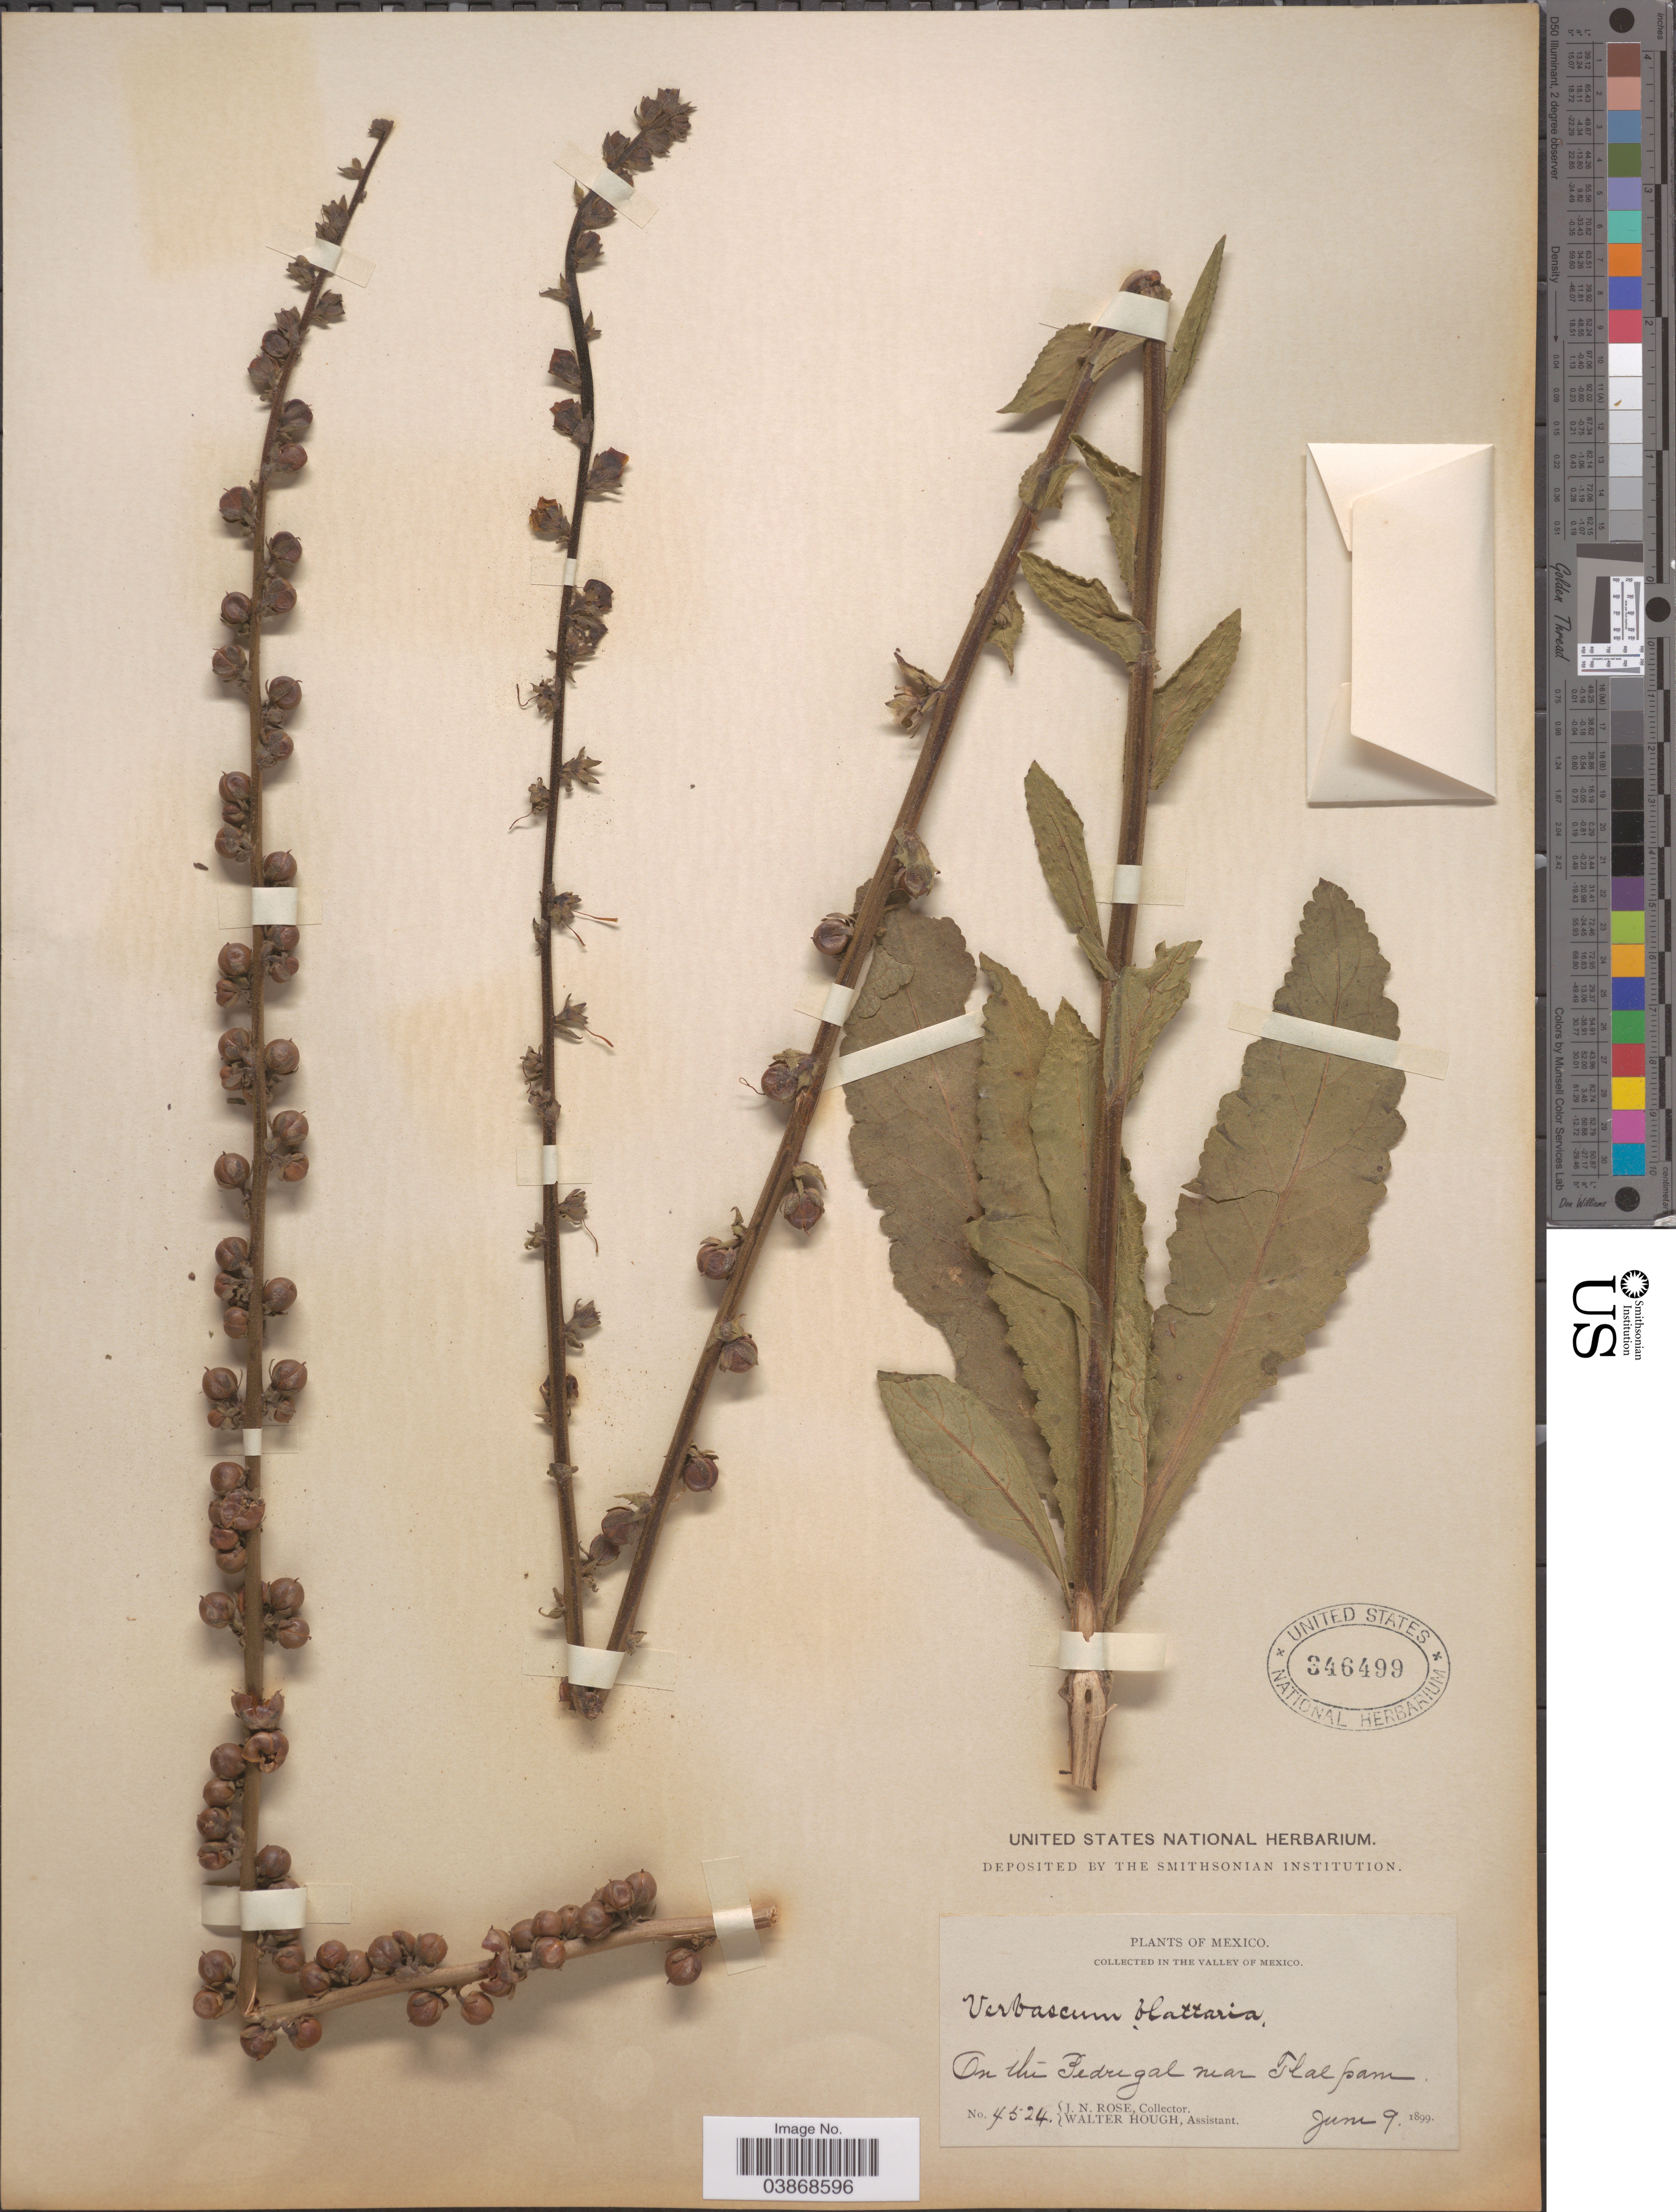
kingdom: Plantae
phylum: Tracheophyta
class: Magnoliopsida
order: Lamiales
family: Scrophulariaceae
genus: Verbascum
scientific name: Verbascum blattaria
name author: L.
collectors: J. N. Rose & W. Hough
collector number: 4524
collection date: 1899-06-09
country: Mexico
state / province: México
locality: The valley of Mexico. On the Pedrigal near Tlalpam.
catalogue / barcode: US 346499